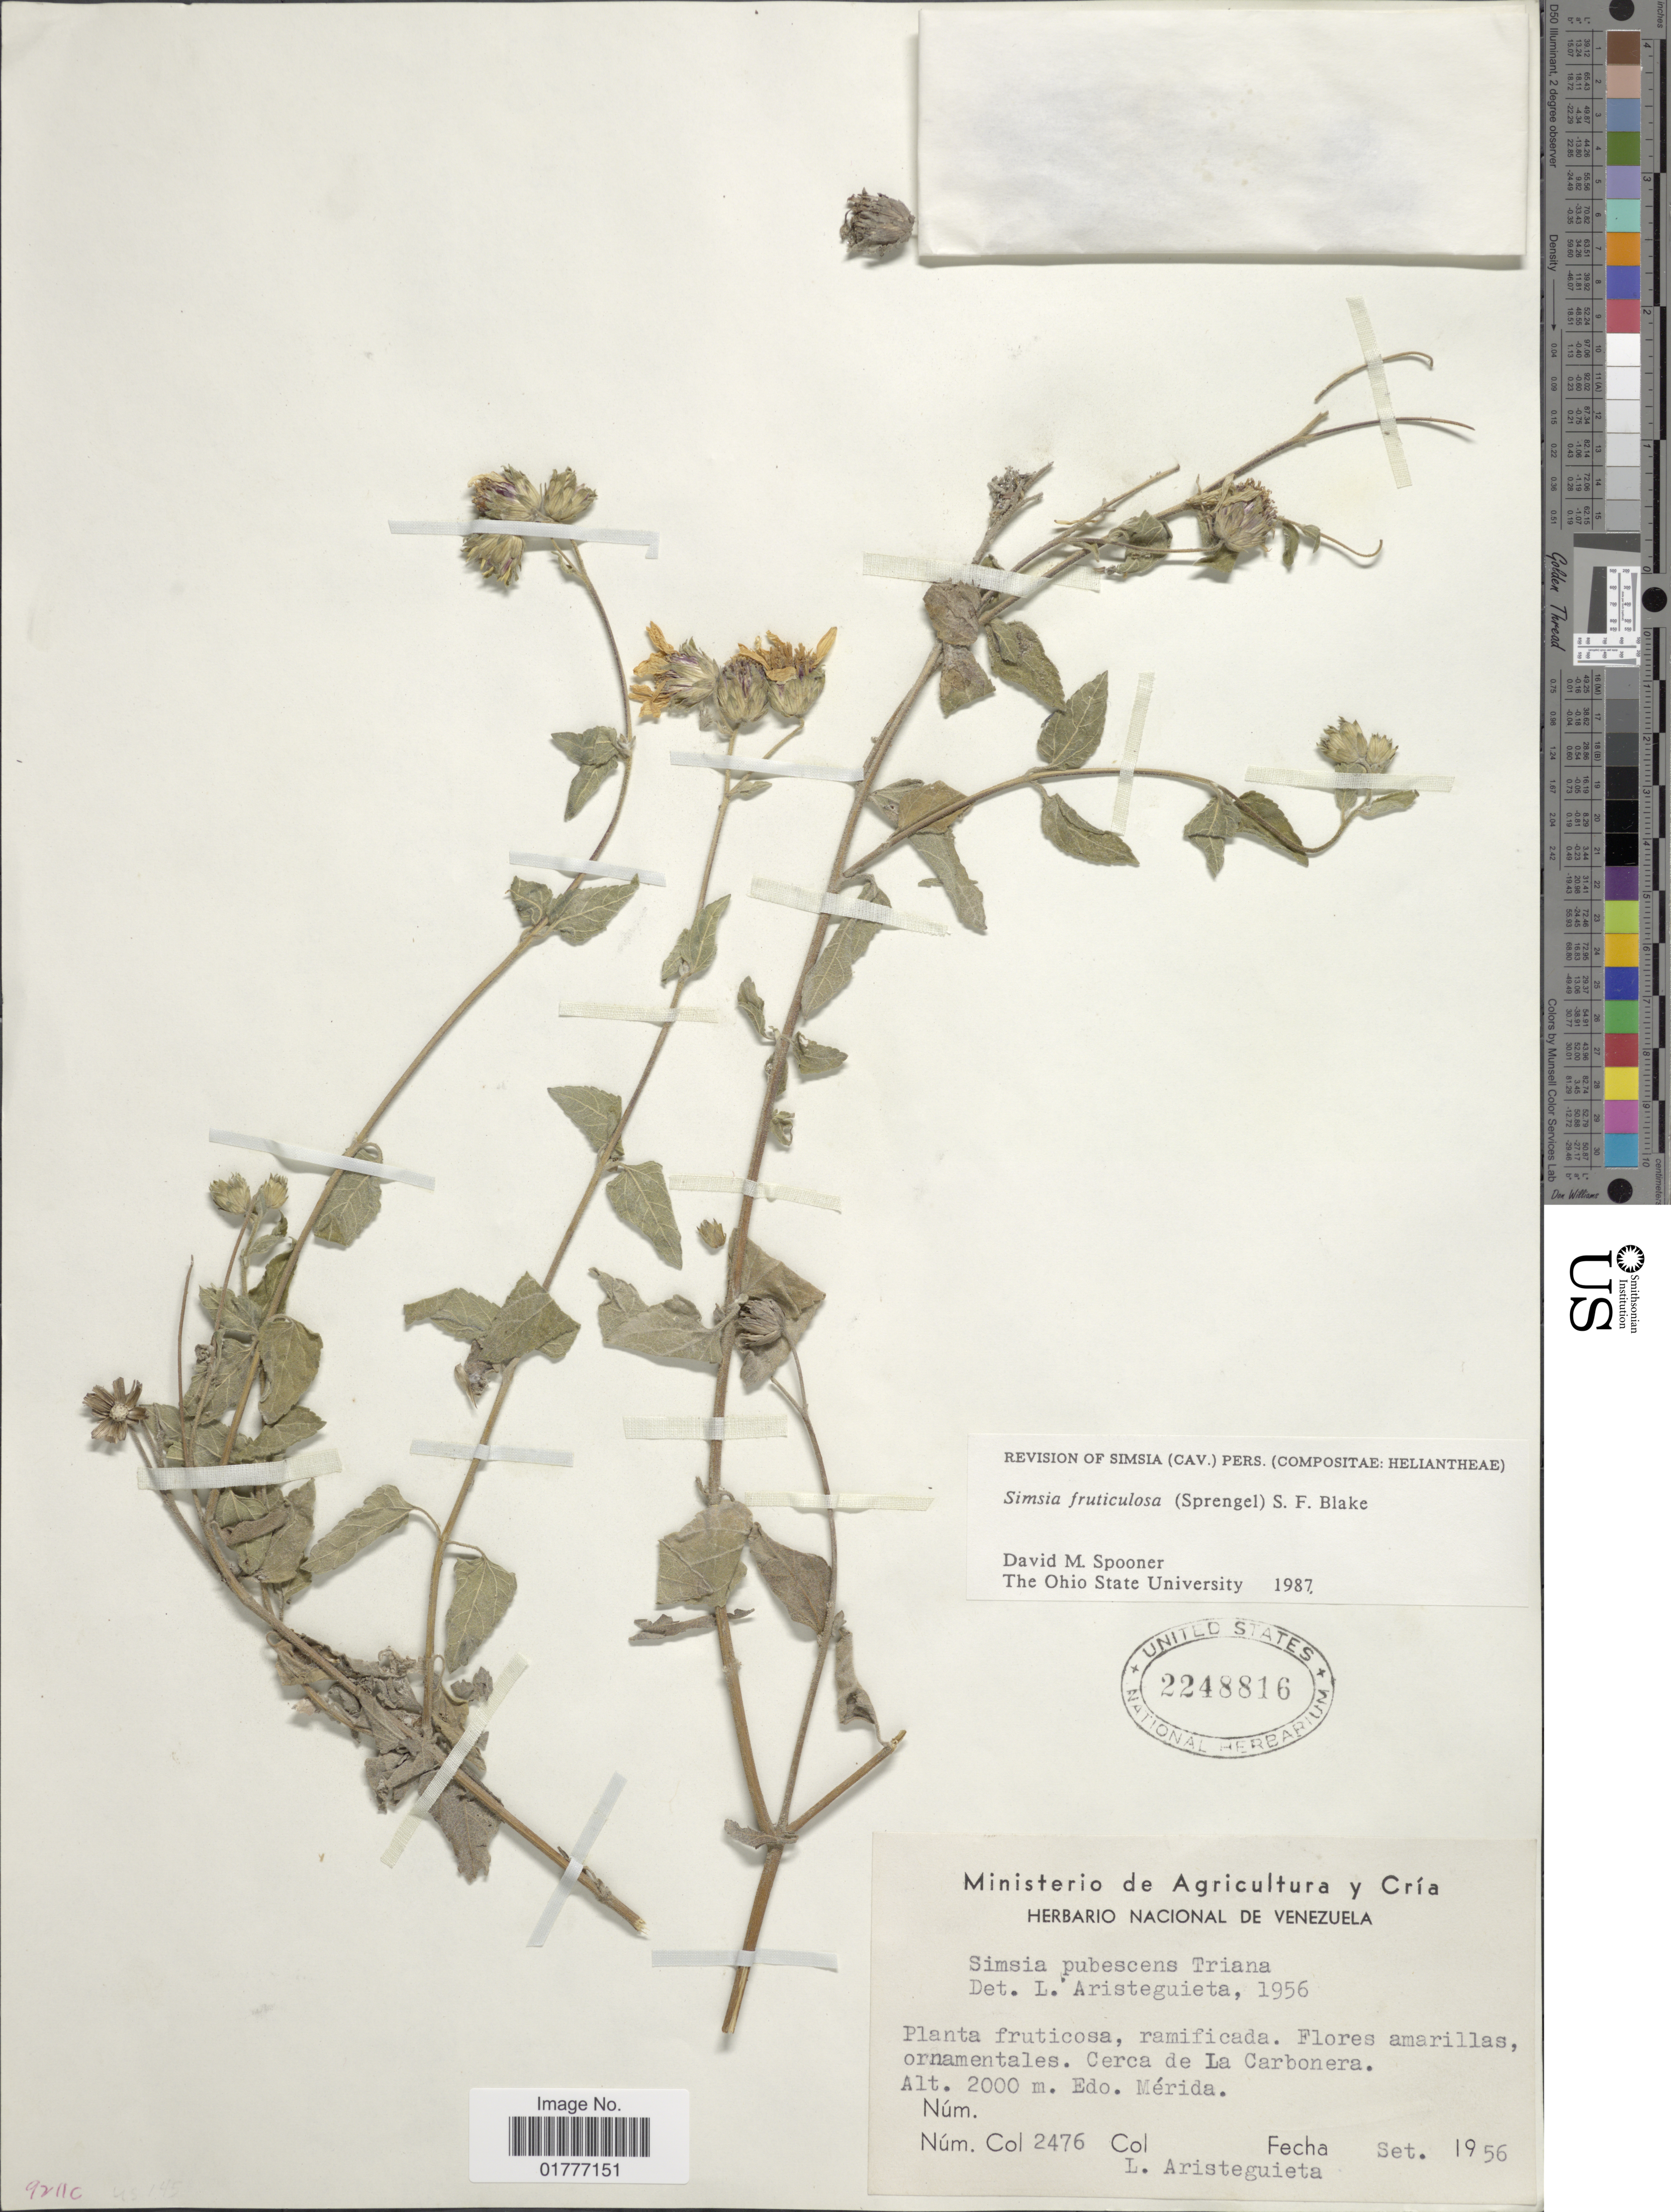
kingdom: Plantae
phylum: Tracheophyta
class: Magnoliopsida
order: Asterales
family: Asteraceae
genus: Simsia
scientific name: Simsia fruticulosa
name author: (Spreng.) S.F. Blake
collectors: L. Aristeguieta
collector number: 2476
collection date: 1956-09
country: Venezuela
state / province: Mérida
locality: Cerca de La Carbonera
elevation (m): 2000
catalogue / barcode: US 2248816